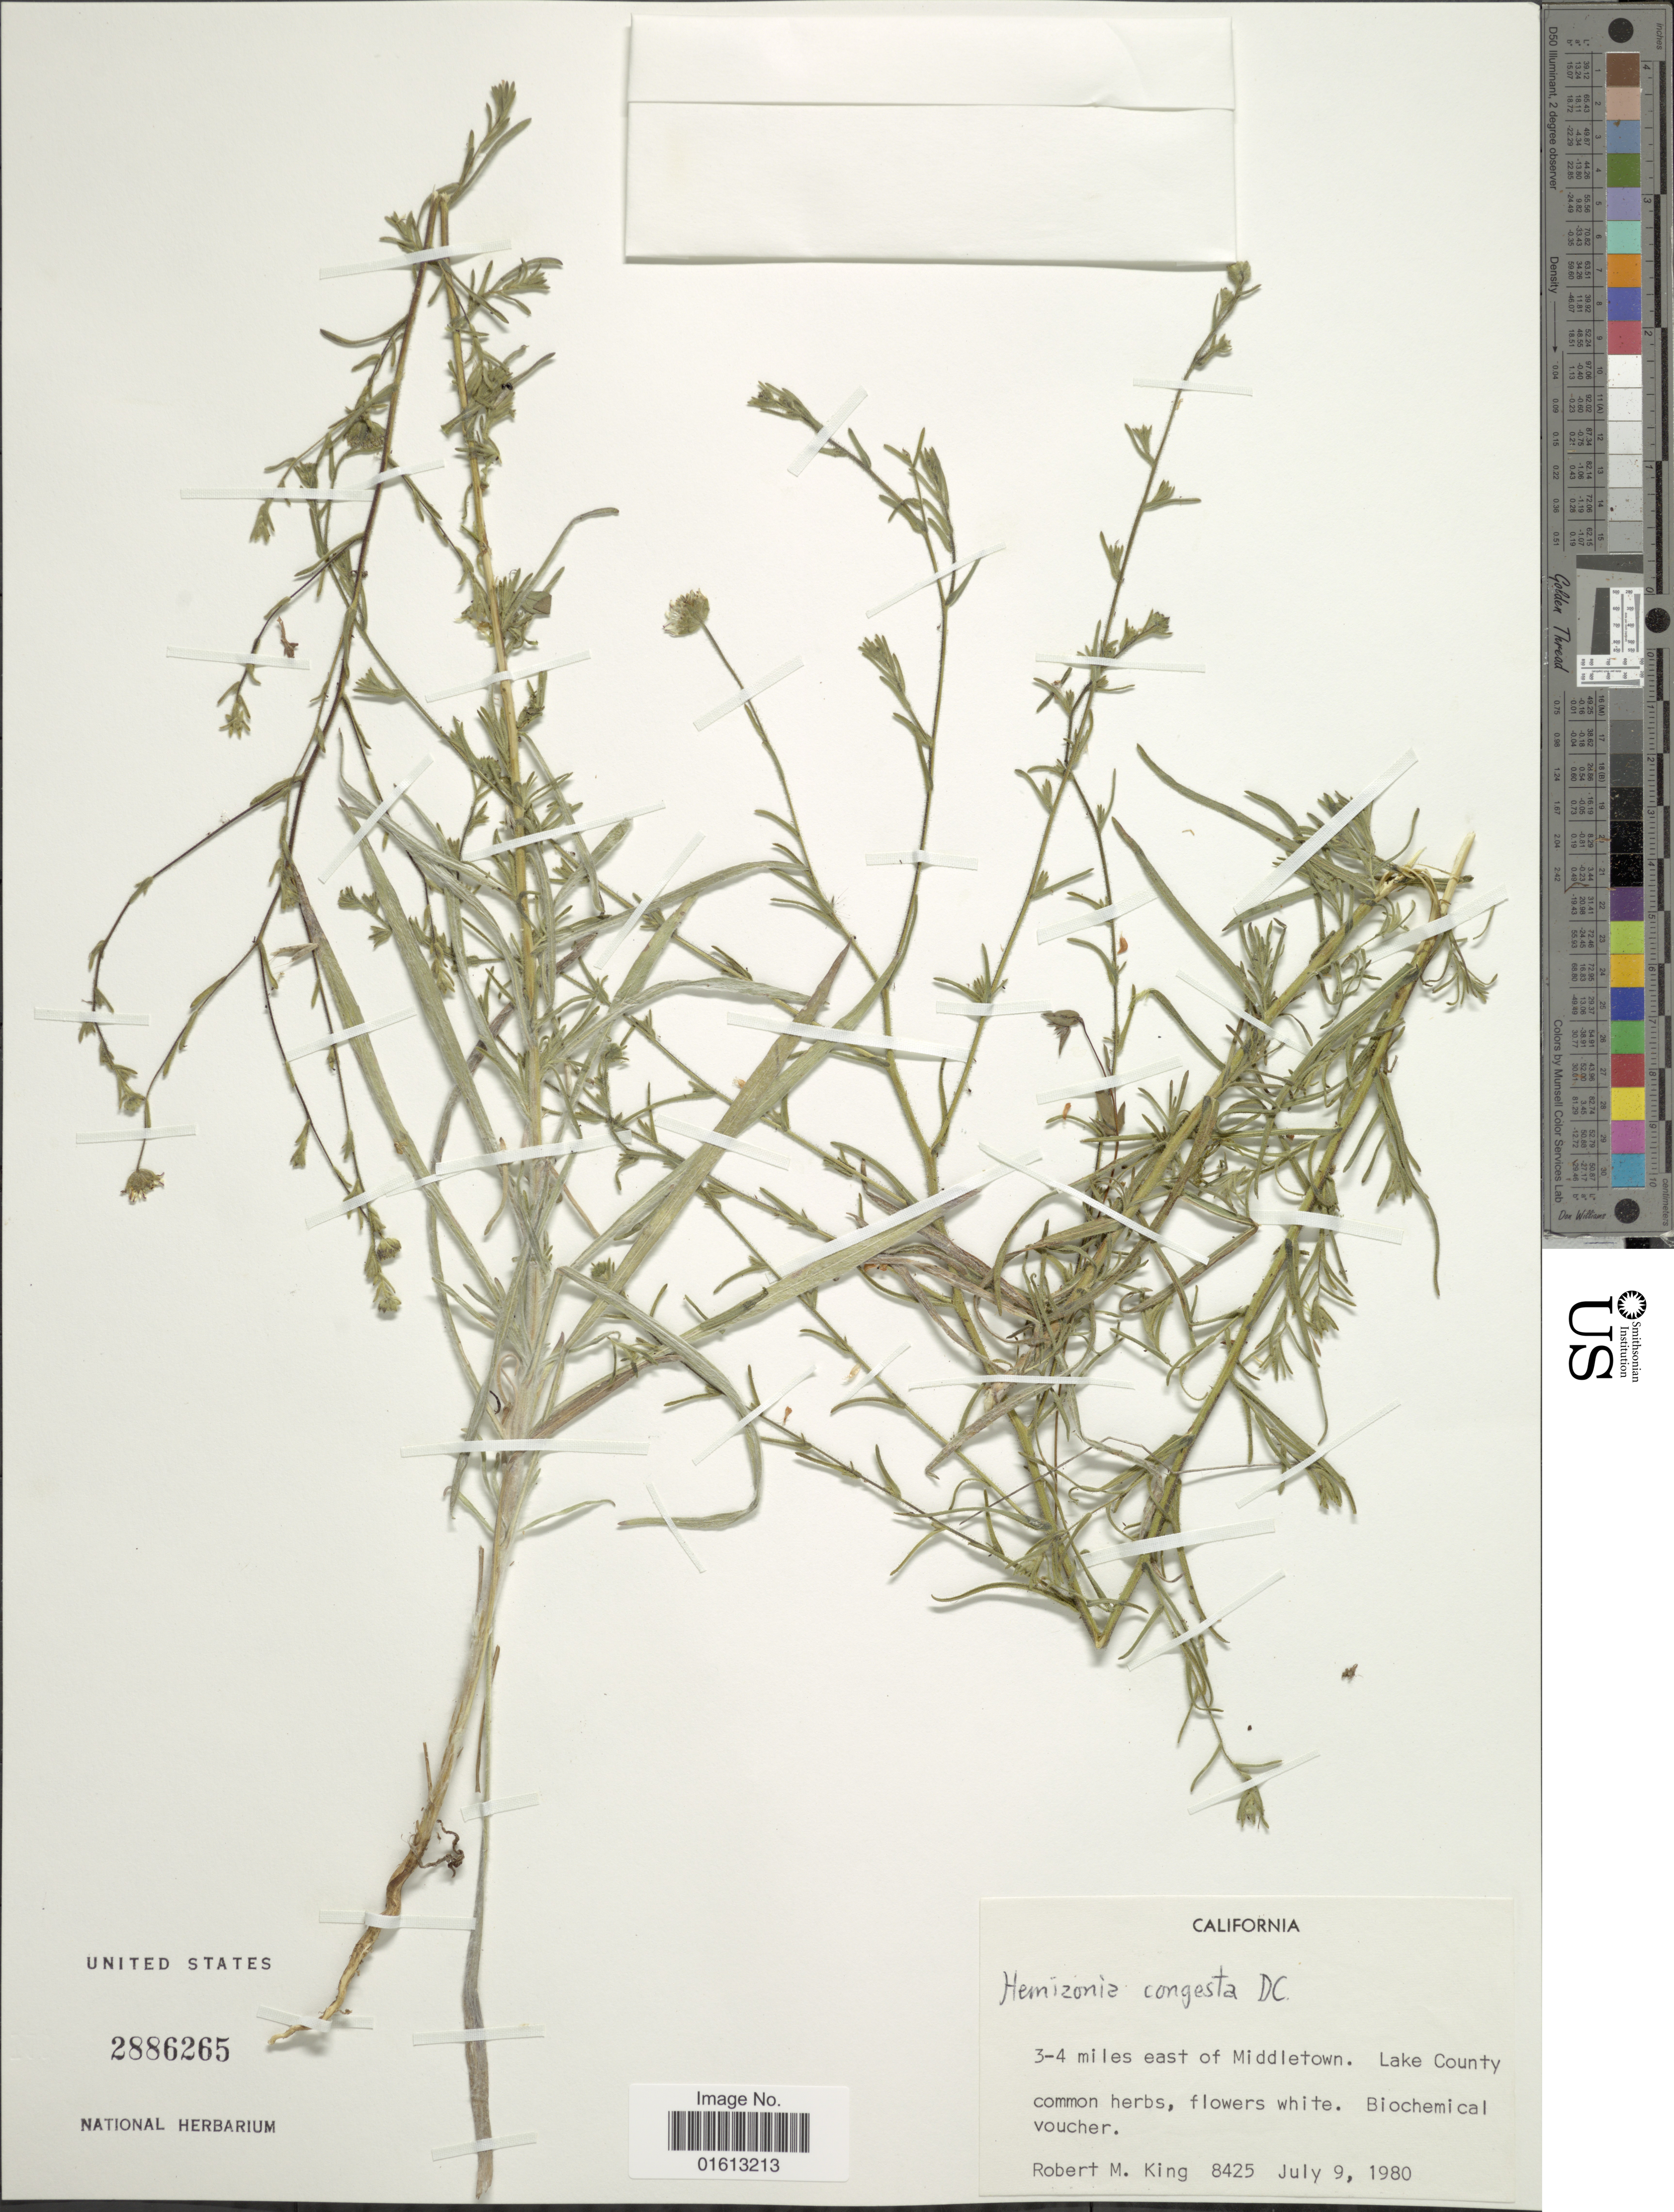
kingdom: Plantae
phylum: Tracheophyta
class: Magnoliopsida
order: Asterales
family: Asteraceae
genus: Hemizonia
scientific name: Hemizonia congesta subsp. luzulaefolia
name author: (DC.) Babc. & H.M. Hall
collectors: R. M. King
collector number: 8425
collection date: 1980-07-09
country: United States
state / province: California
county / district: Lake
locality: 3-4 miles east of Middletown, Lake County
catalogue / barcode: US 2886265